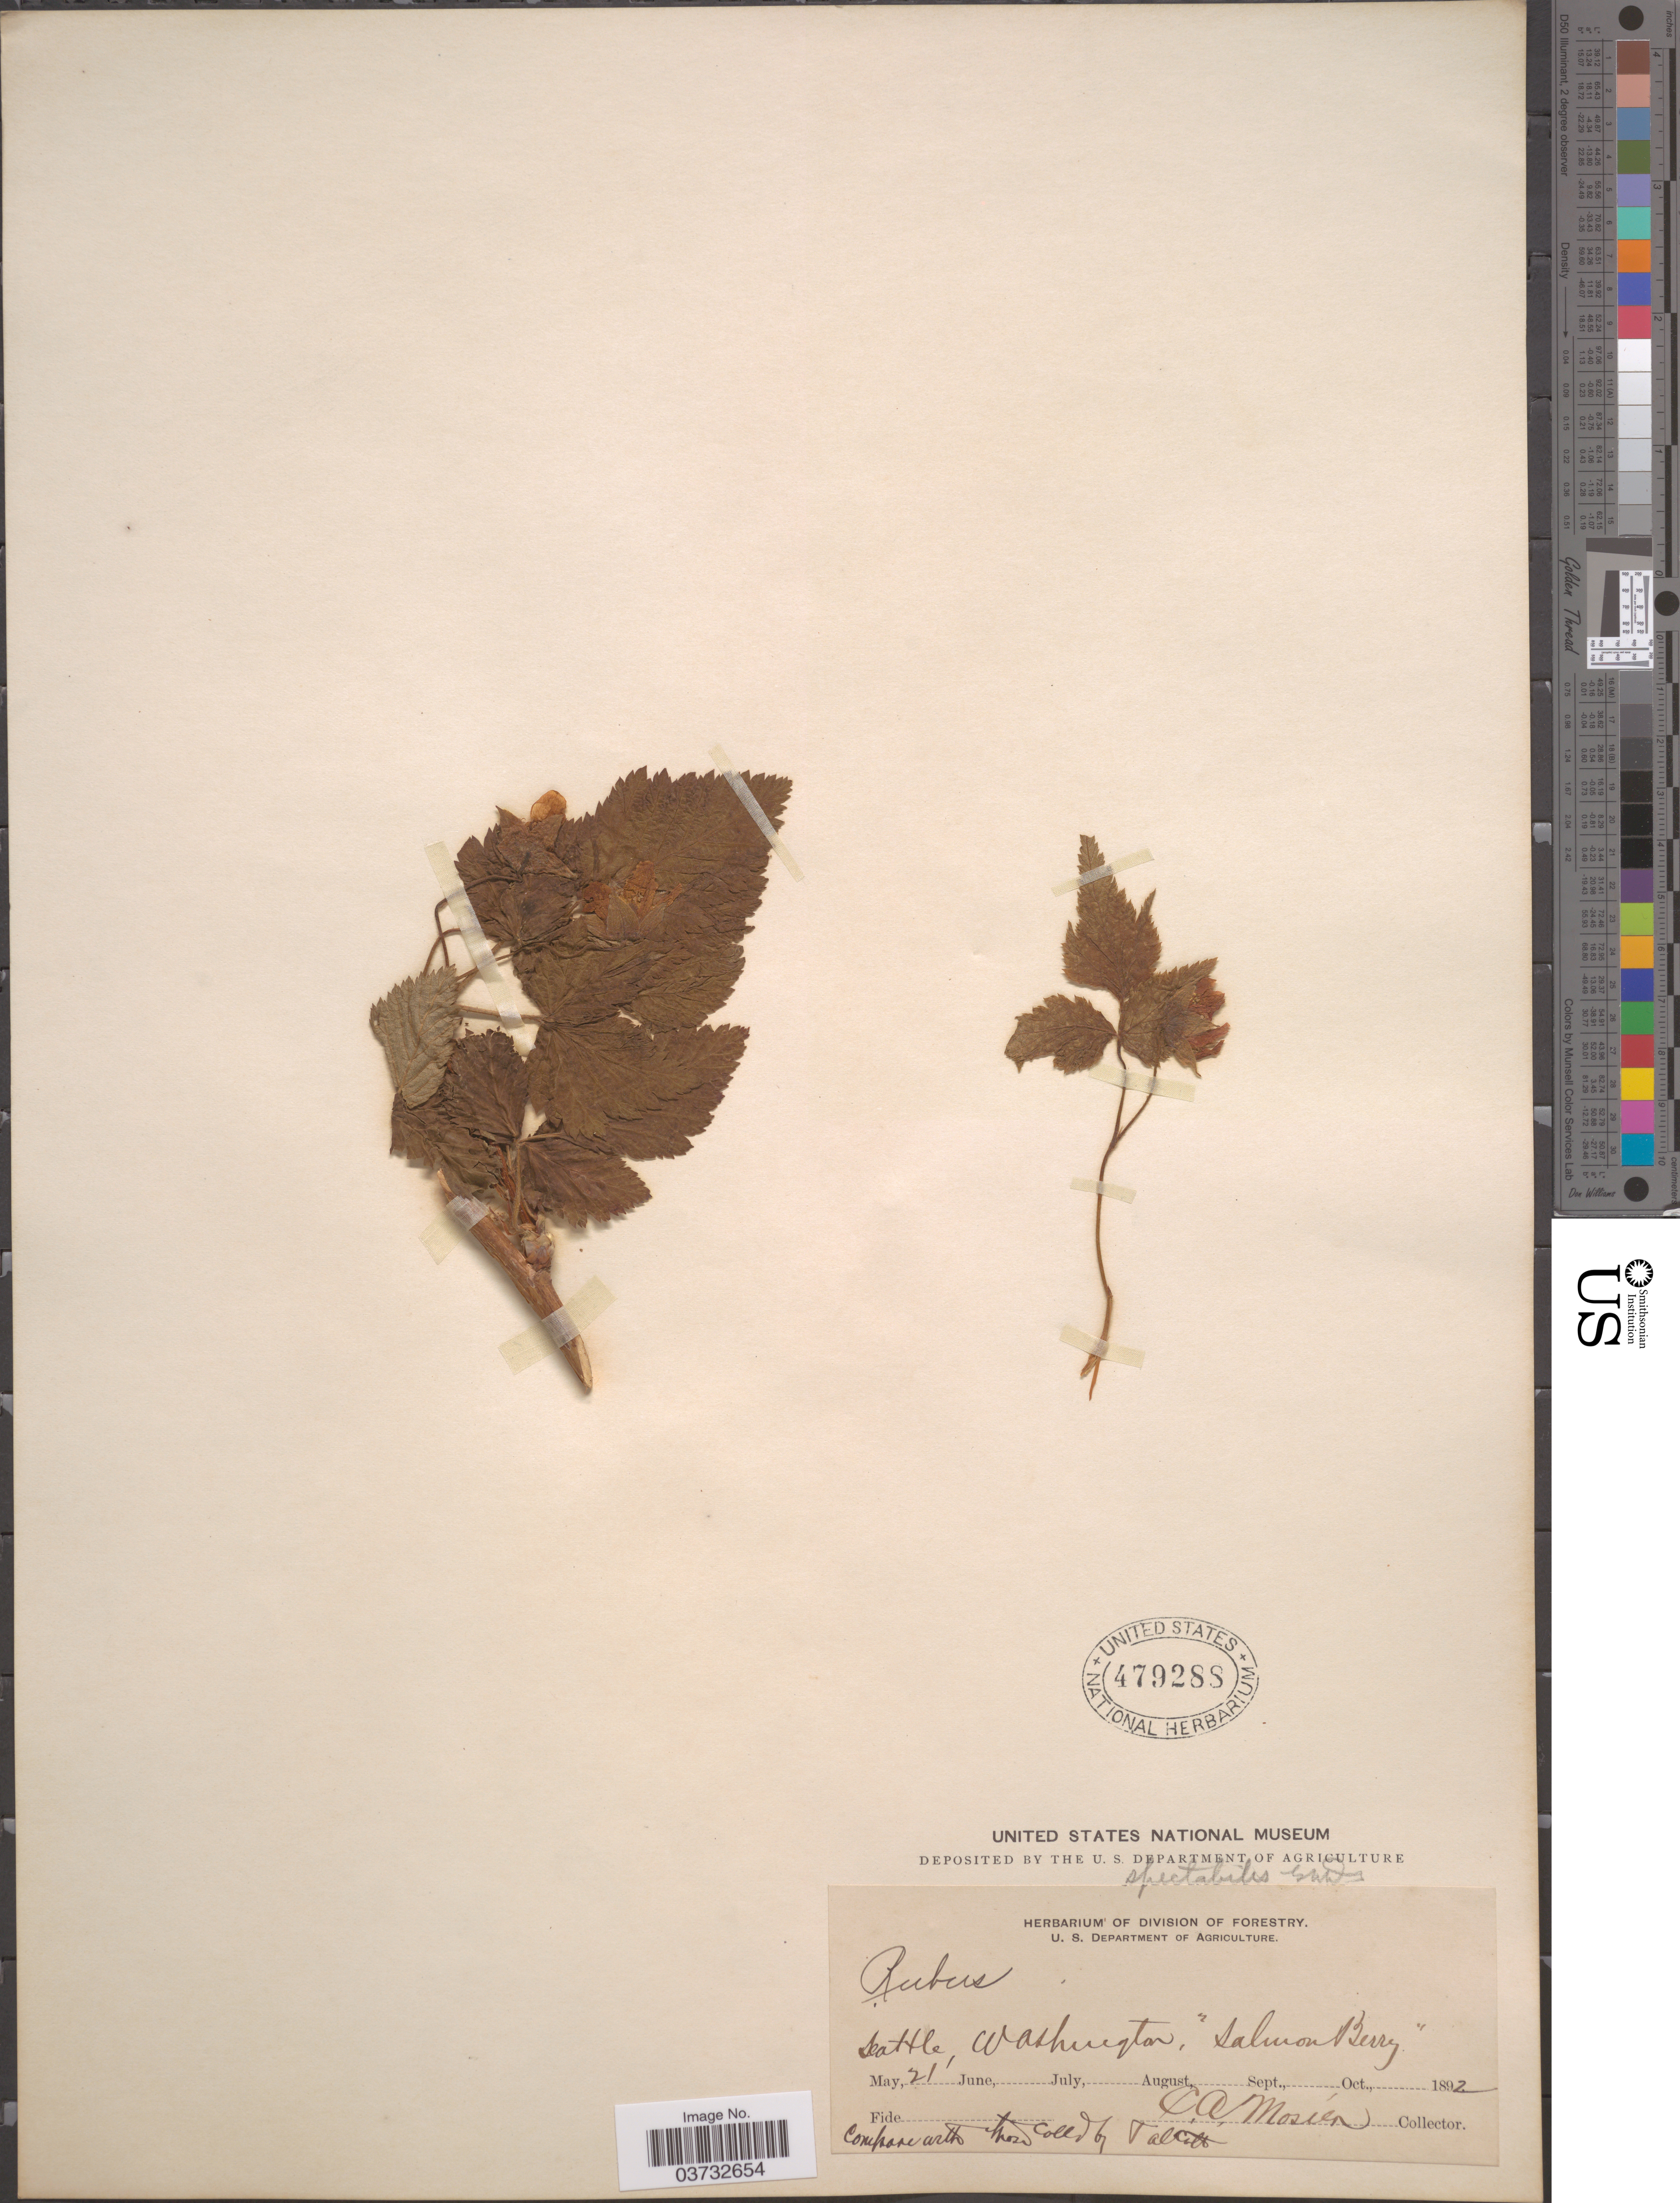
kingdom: Plantae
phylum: Tracheophyta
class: Magnoliopsida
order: Rosales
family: Rosaceae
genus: Rubus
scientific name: Rubus sp.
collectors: C. A. Mosier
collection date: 1892-05-21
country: United States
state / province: Washington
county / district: King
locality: Seattle. "Salmon Berry".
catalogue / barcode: US 479288